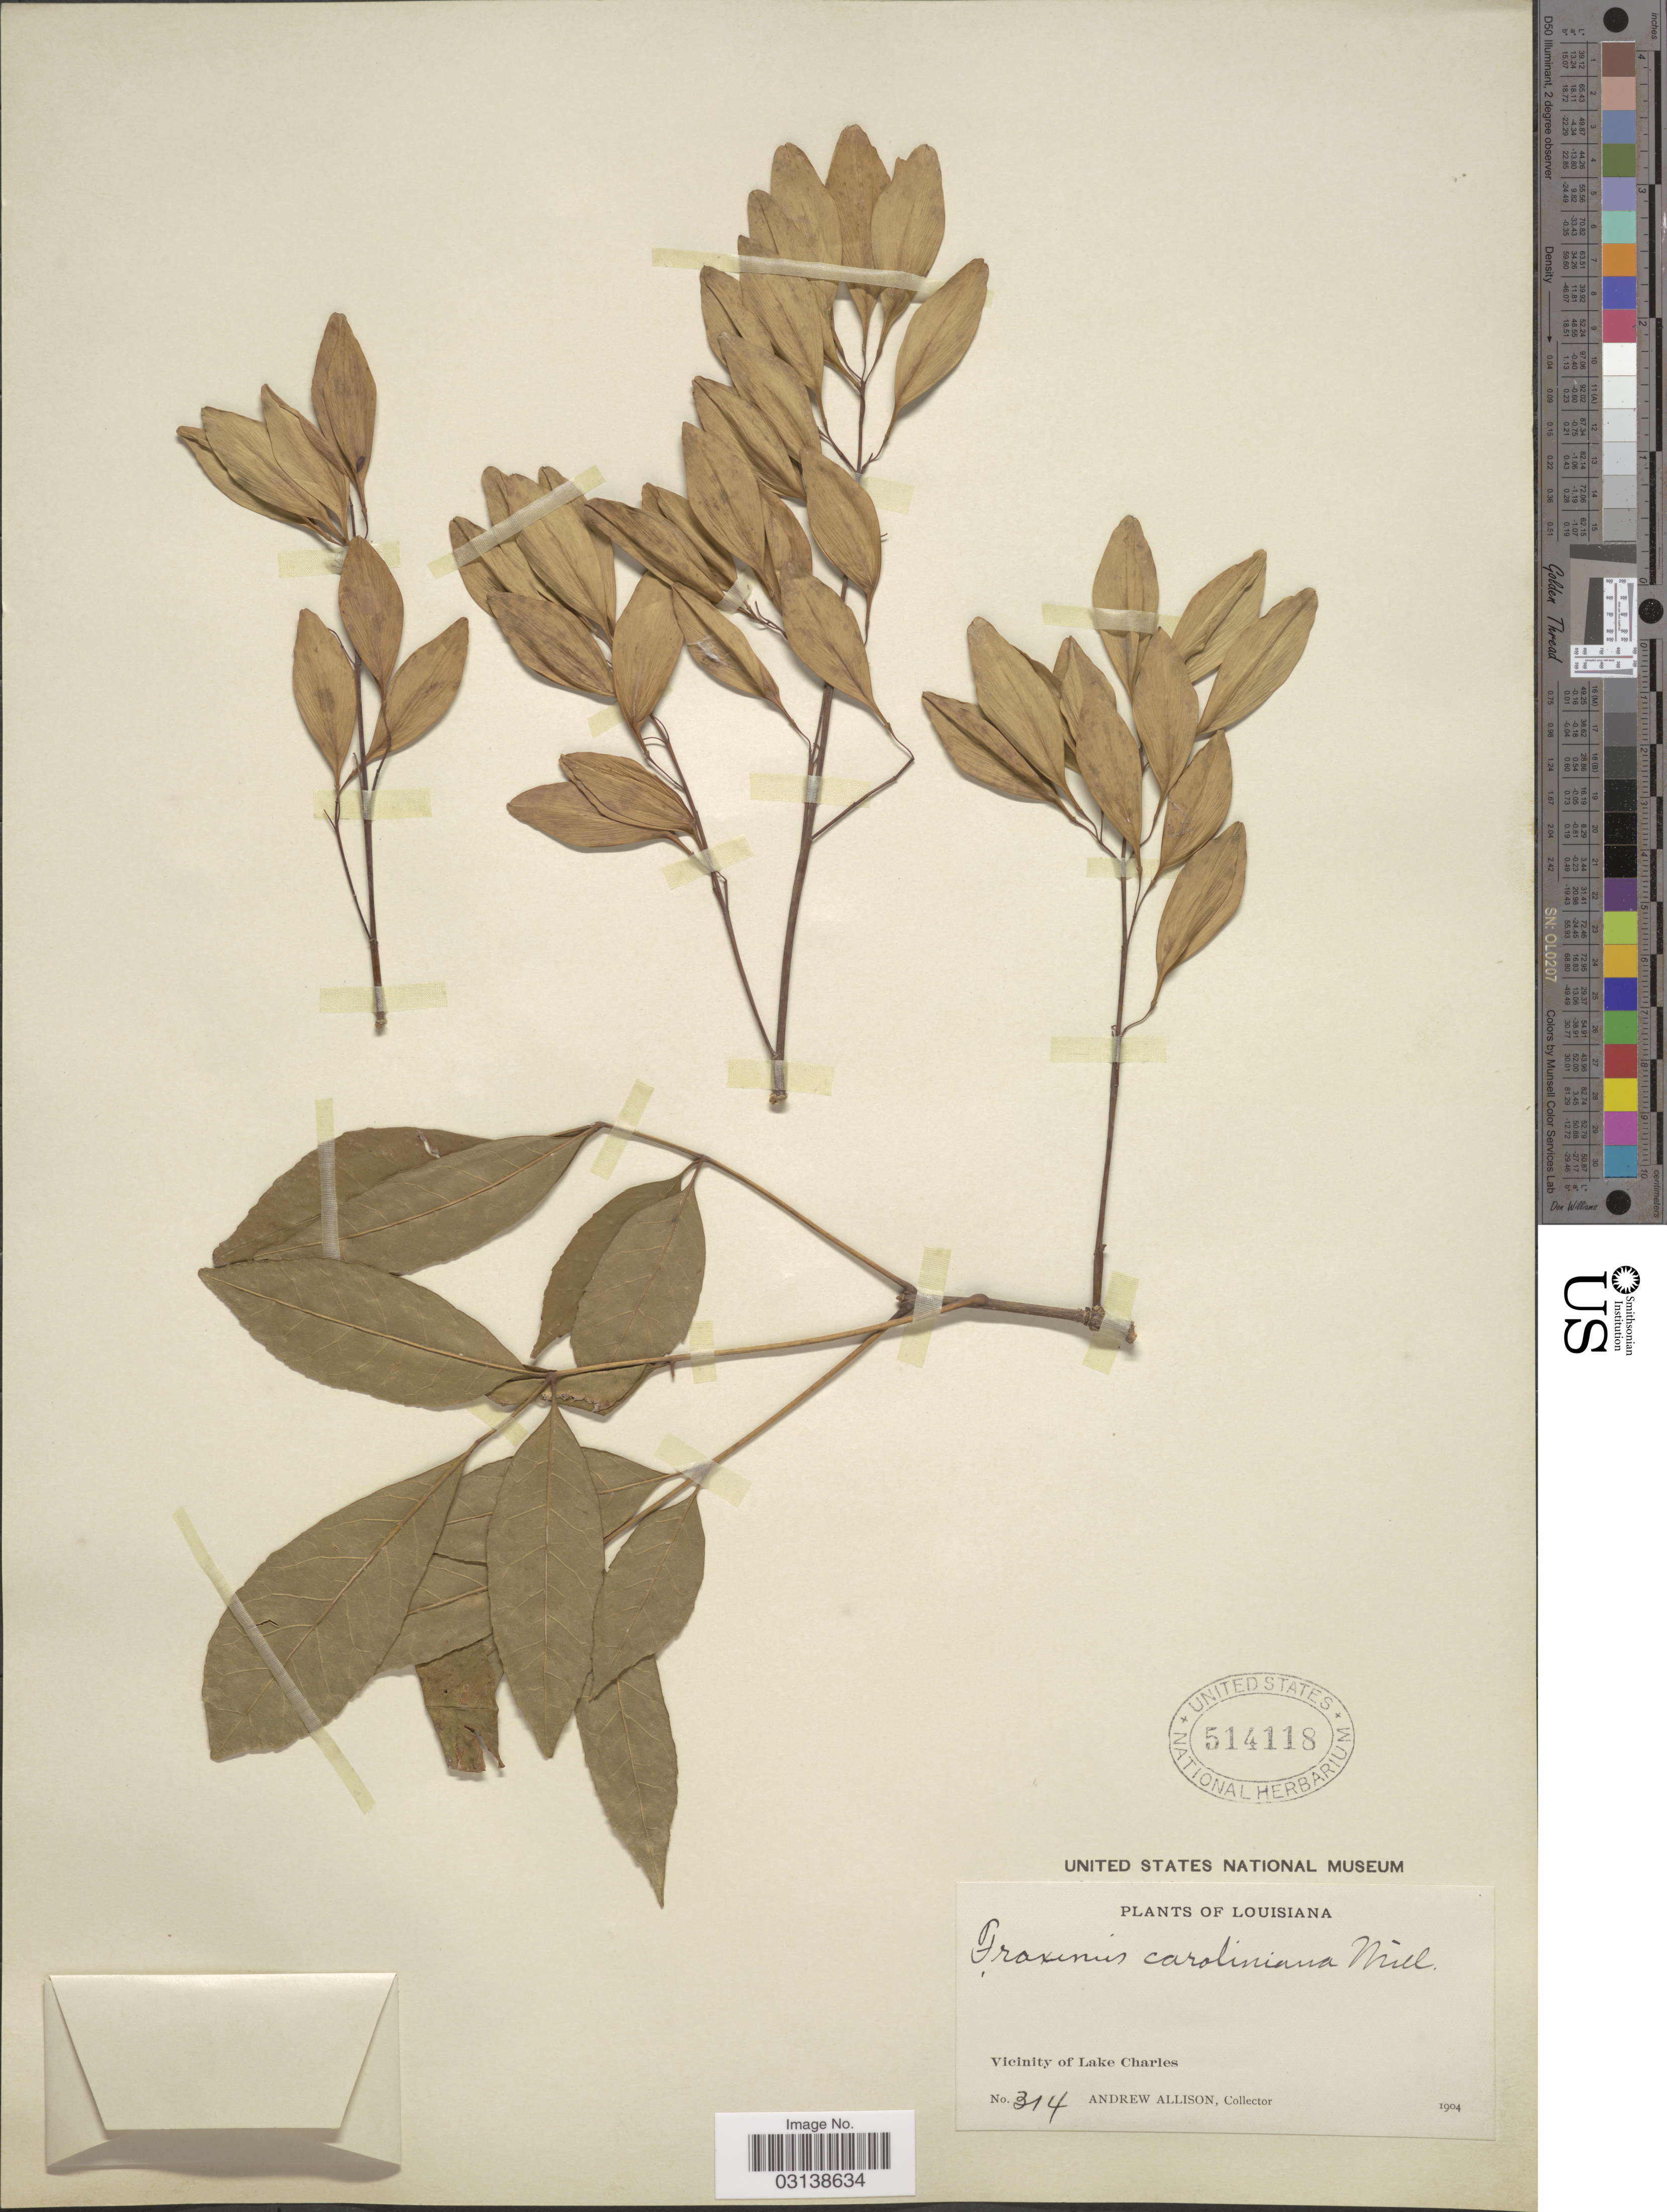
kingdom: Plantae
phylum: Tracheophyta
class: Magnoliopsida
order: Lamiales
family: Oleaceae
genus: Fraxinus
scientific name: Fraxinus caroliniana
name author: Mill.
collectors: A. Allison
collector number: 314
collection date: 1904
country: United States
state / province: Louisiana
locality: Vicinity of Lake Charles.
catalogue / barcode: US 514118